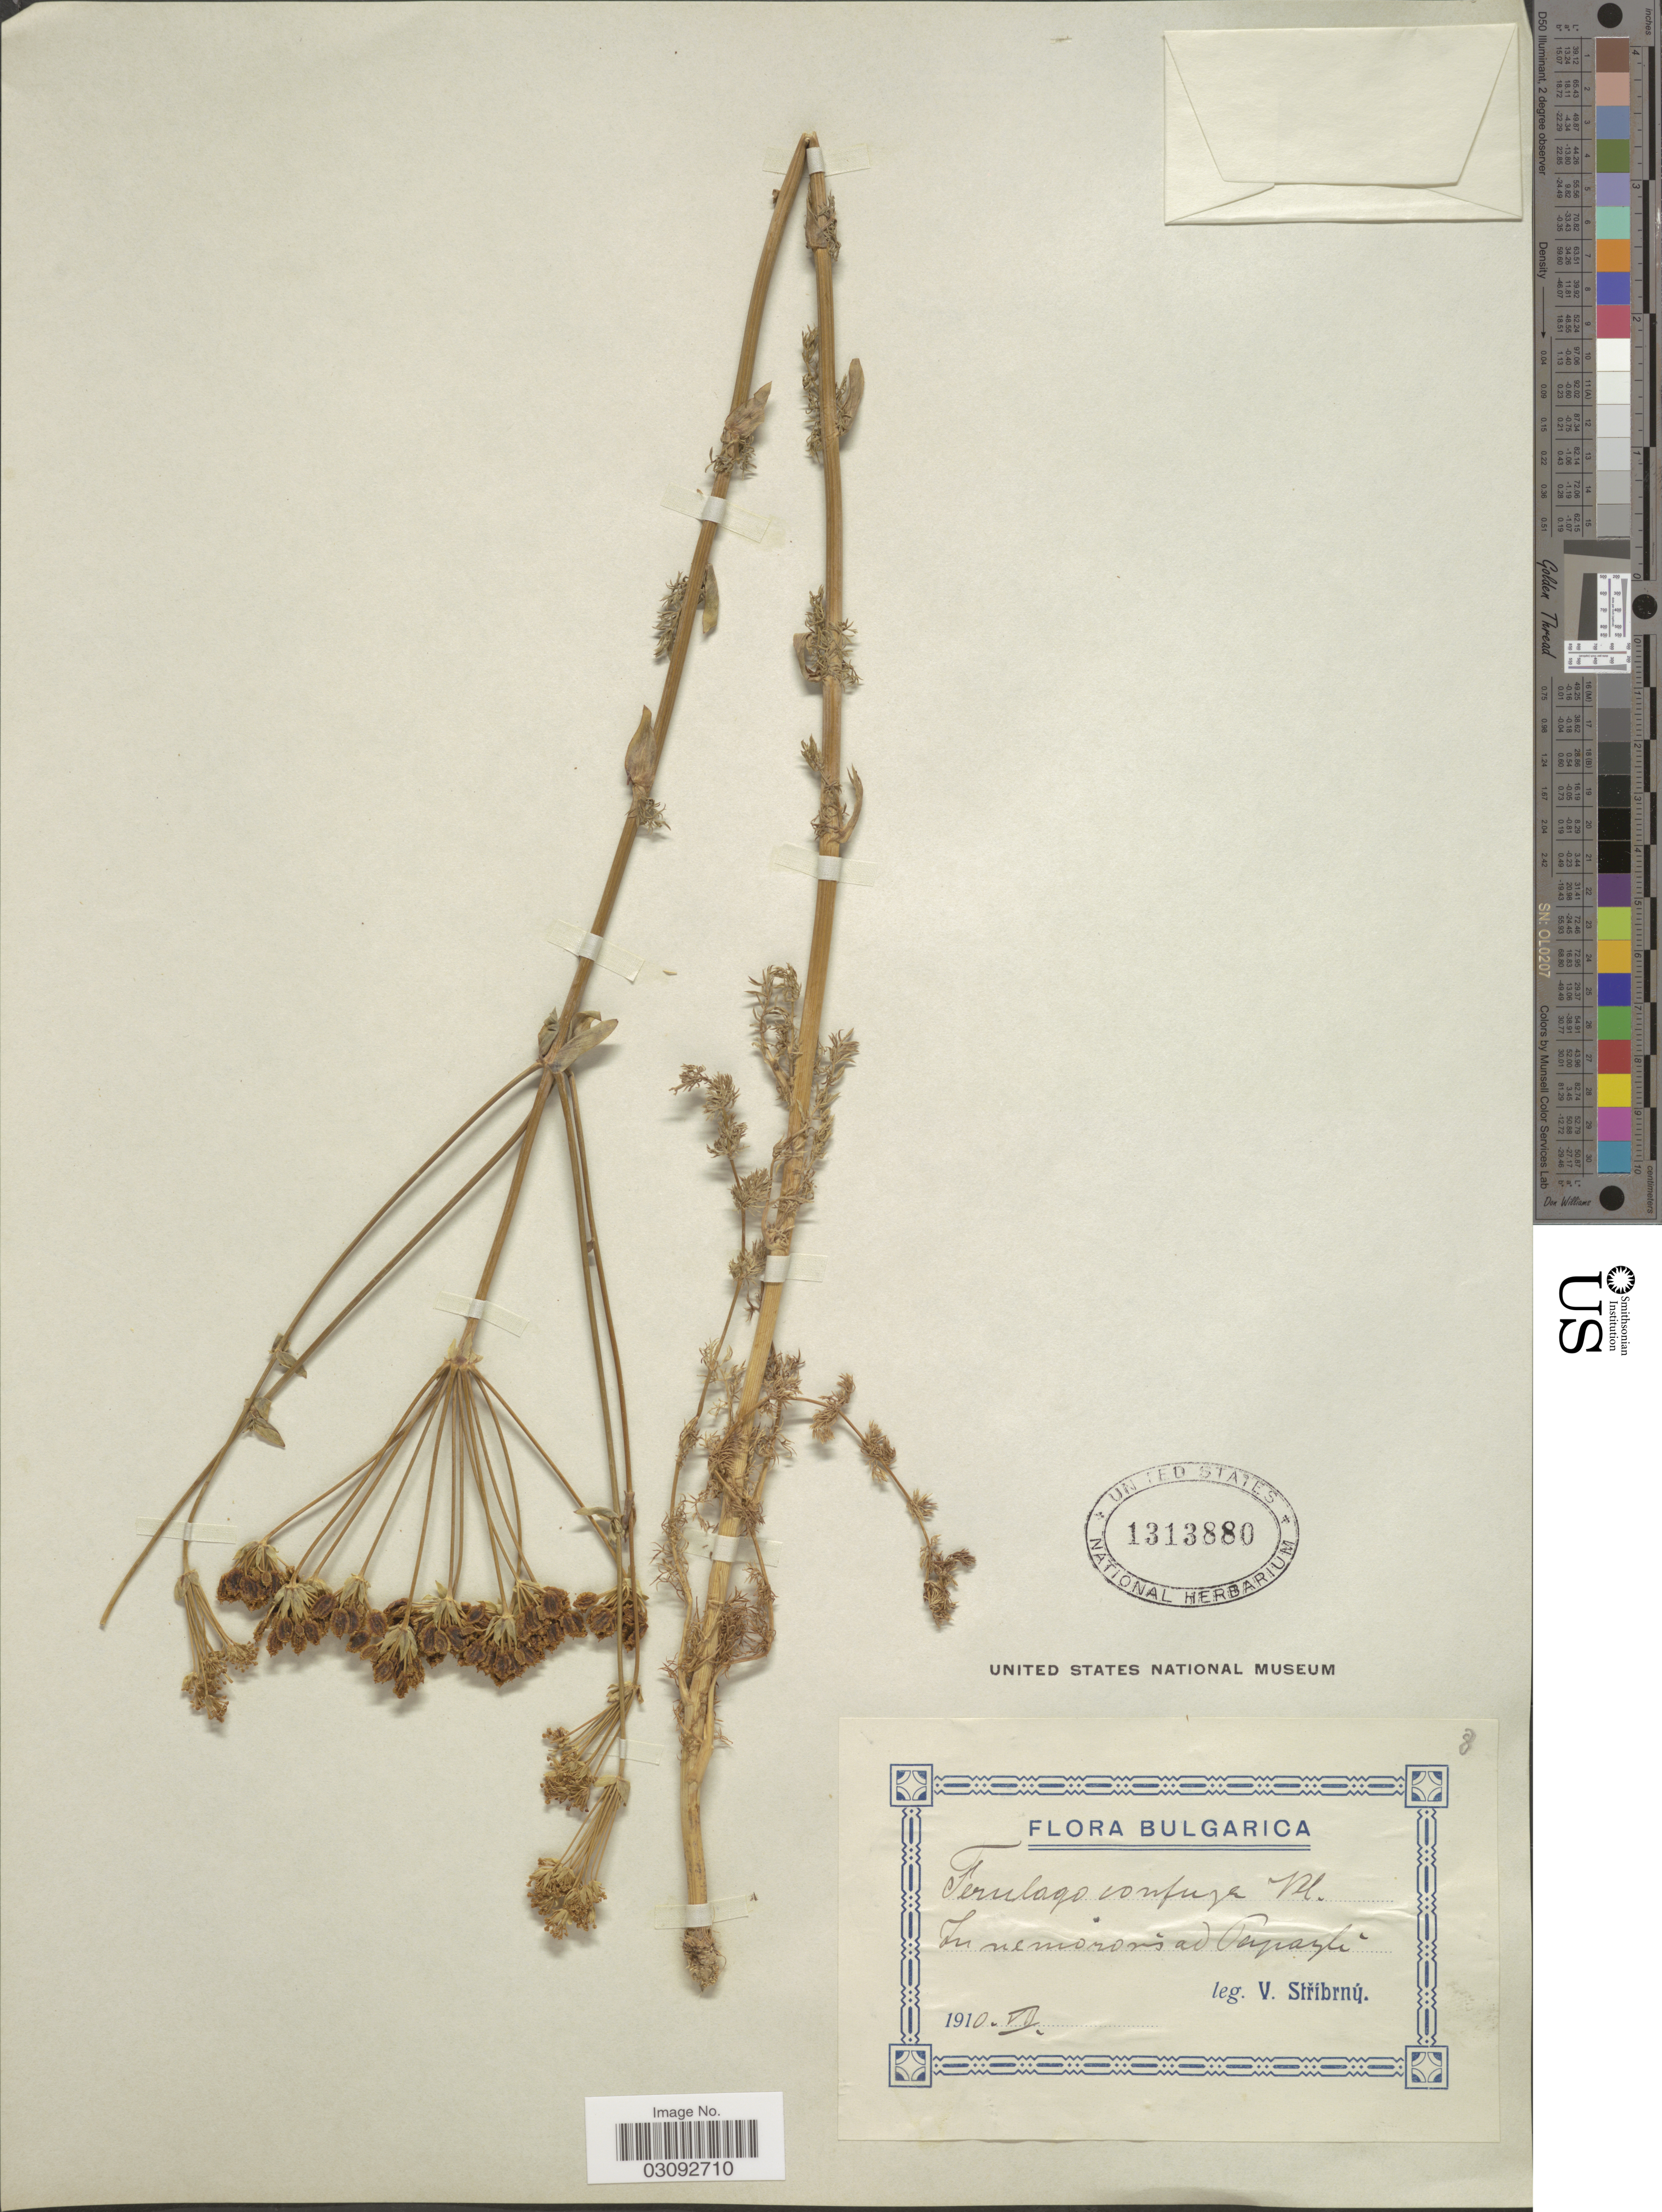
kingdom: Plantae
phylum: Tracheophyta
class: Magnoliopsida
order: Apiales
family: Apiaceae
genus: Ferulago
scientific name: Ferulago confusa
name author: Velen.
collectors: V. Stribrny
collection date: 1910-07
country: Bulgaria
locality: Bulgarica, In nemoris ad Papasli.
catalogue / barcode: US 1313880